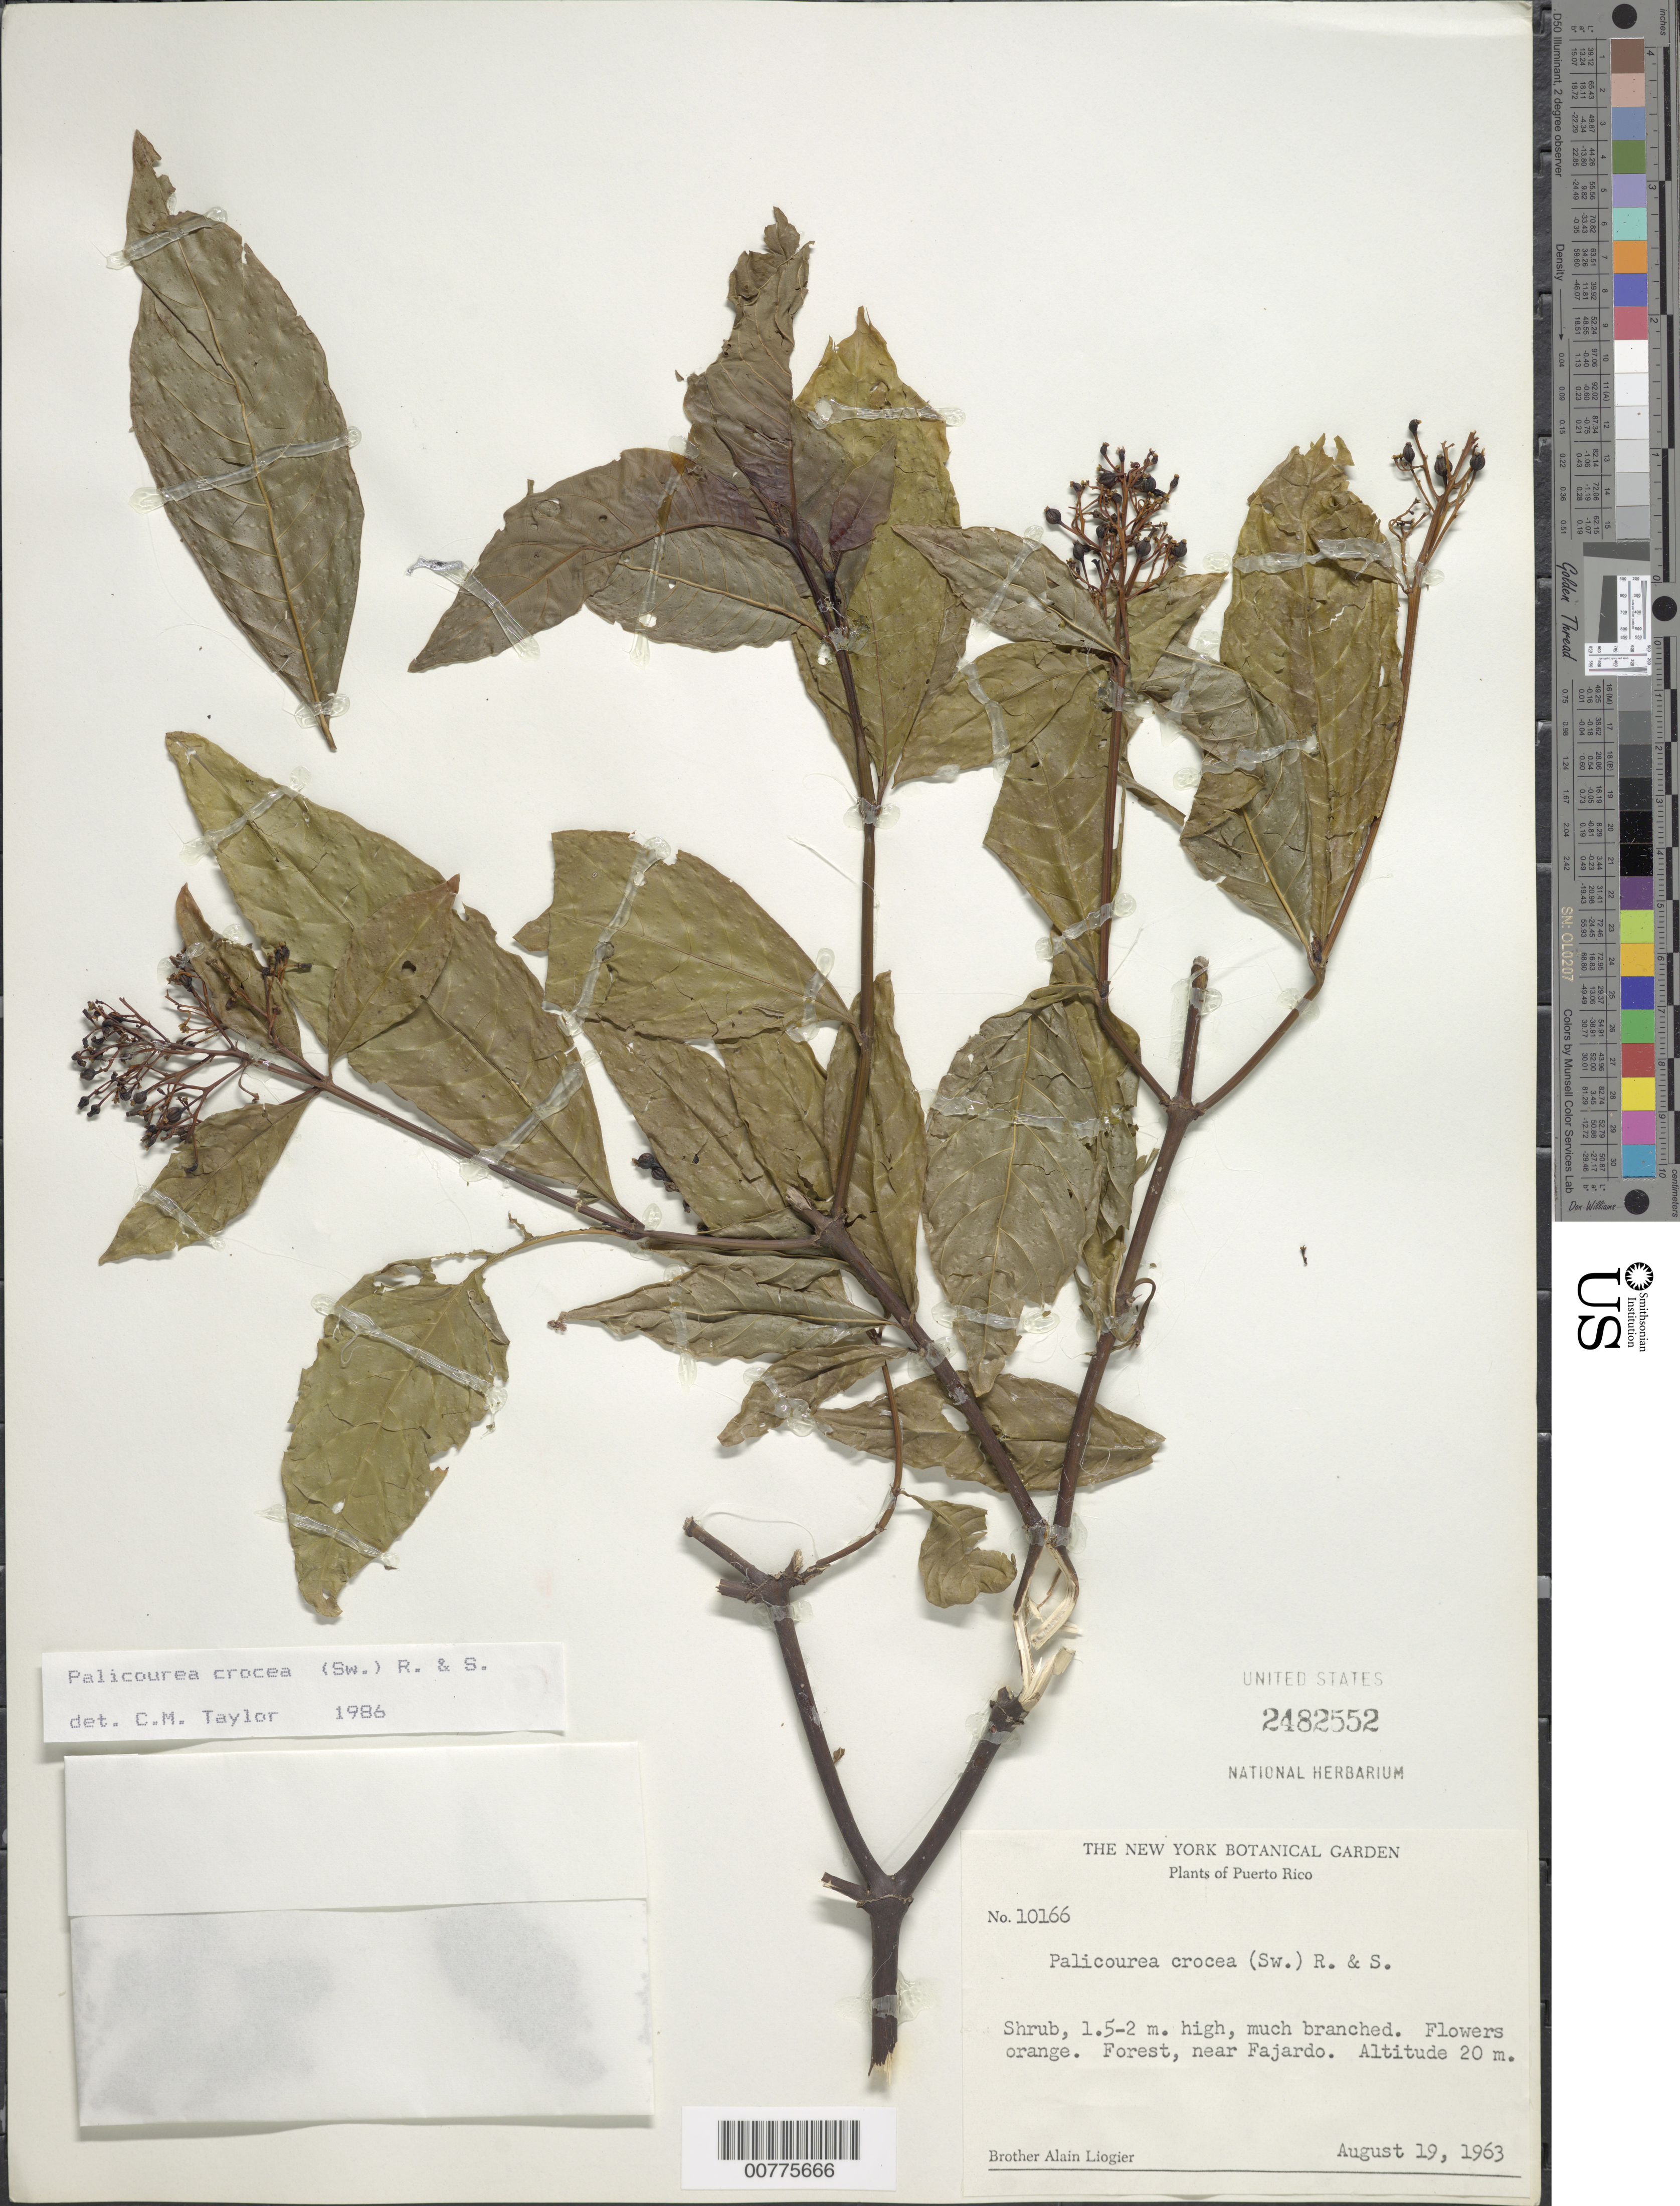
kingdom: Plantae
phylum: Tracheophyta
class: Magnoliopsida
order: Gentianales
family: Rubiaceae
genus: Palicourea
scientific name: Palicourea crocea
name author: (Sw.) Schult.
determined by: Taylor, Charlotte M.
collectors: A. H. Liogier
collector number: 10166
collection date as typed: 19 Aug 1963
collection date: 1963-08-19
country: Puerto Rico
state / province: Fajardo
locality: Near Fajardo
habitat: Forest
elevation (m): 20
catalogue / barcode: US 2482552